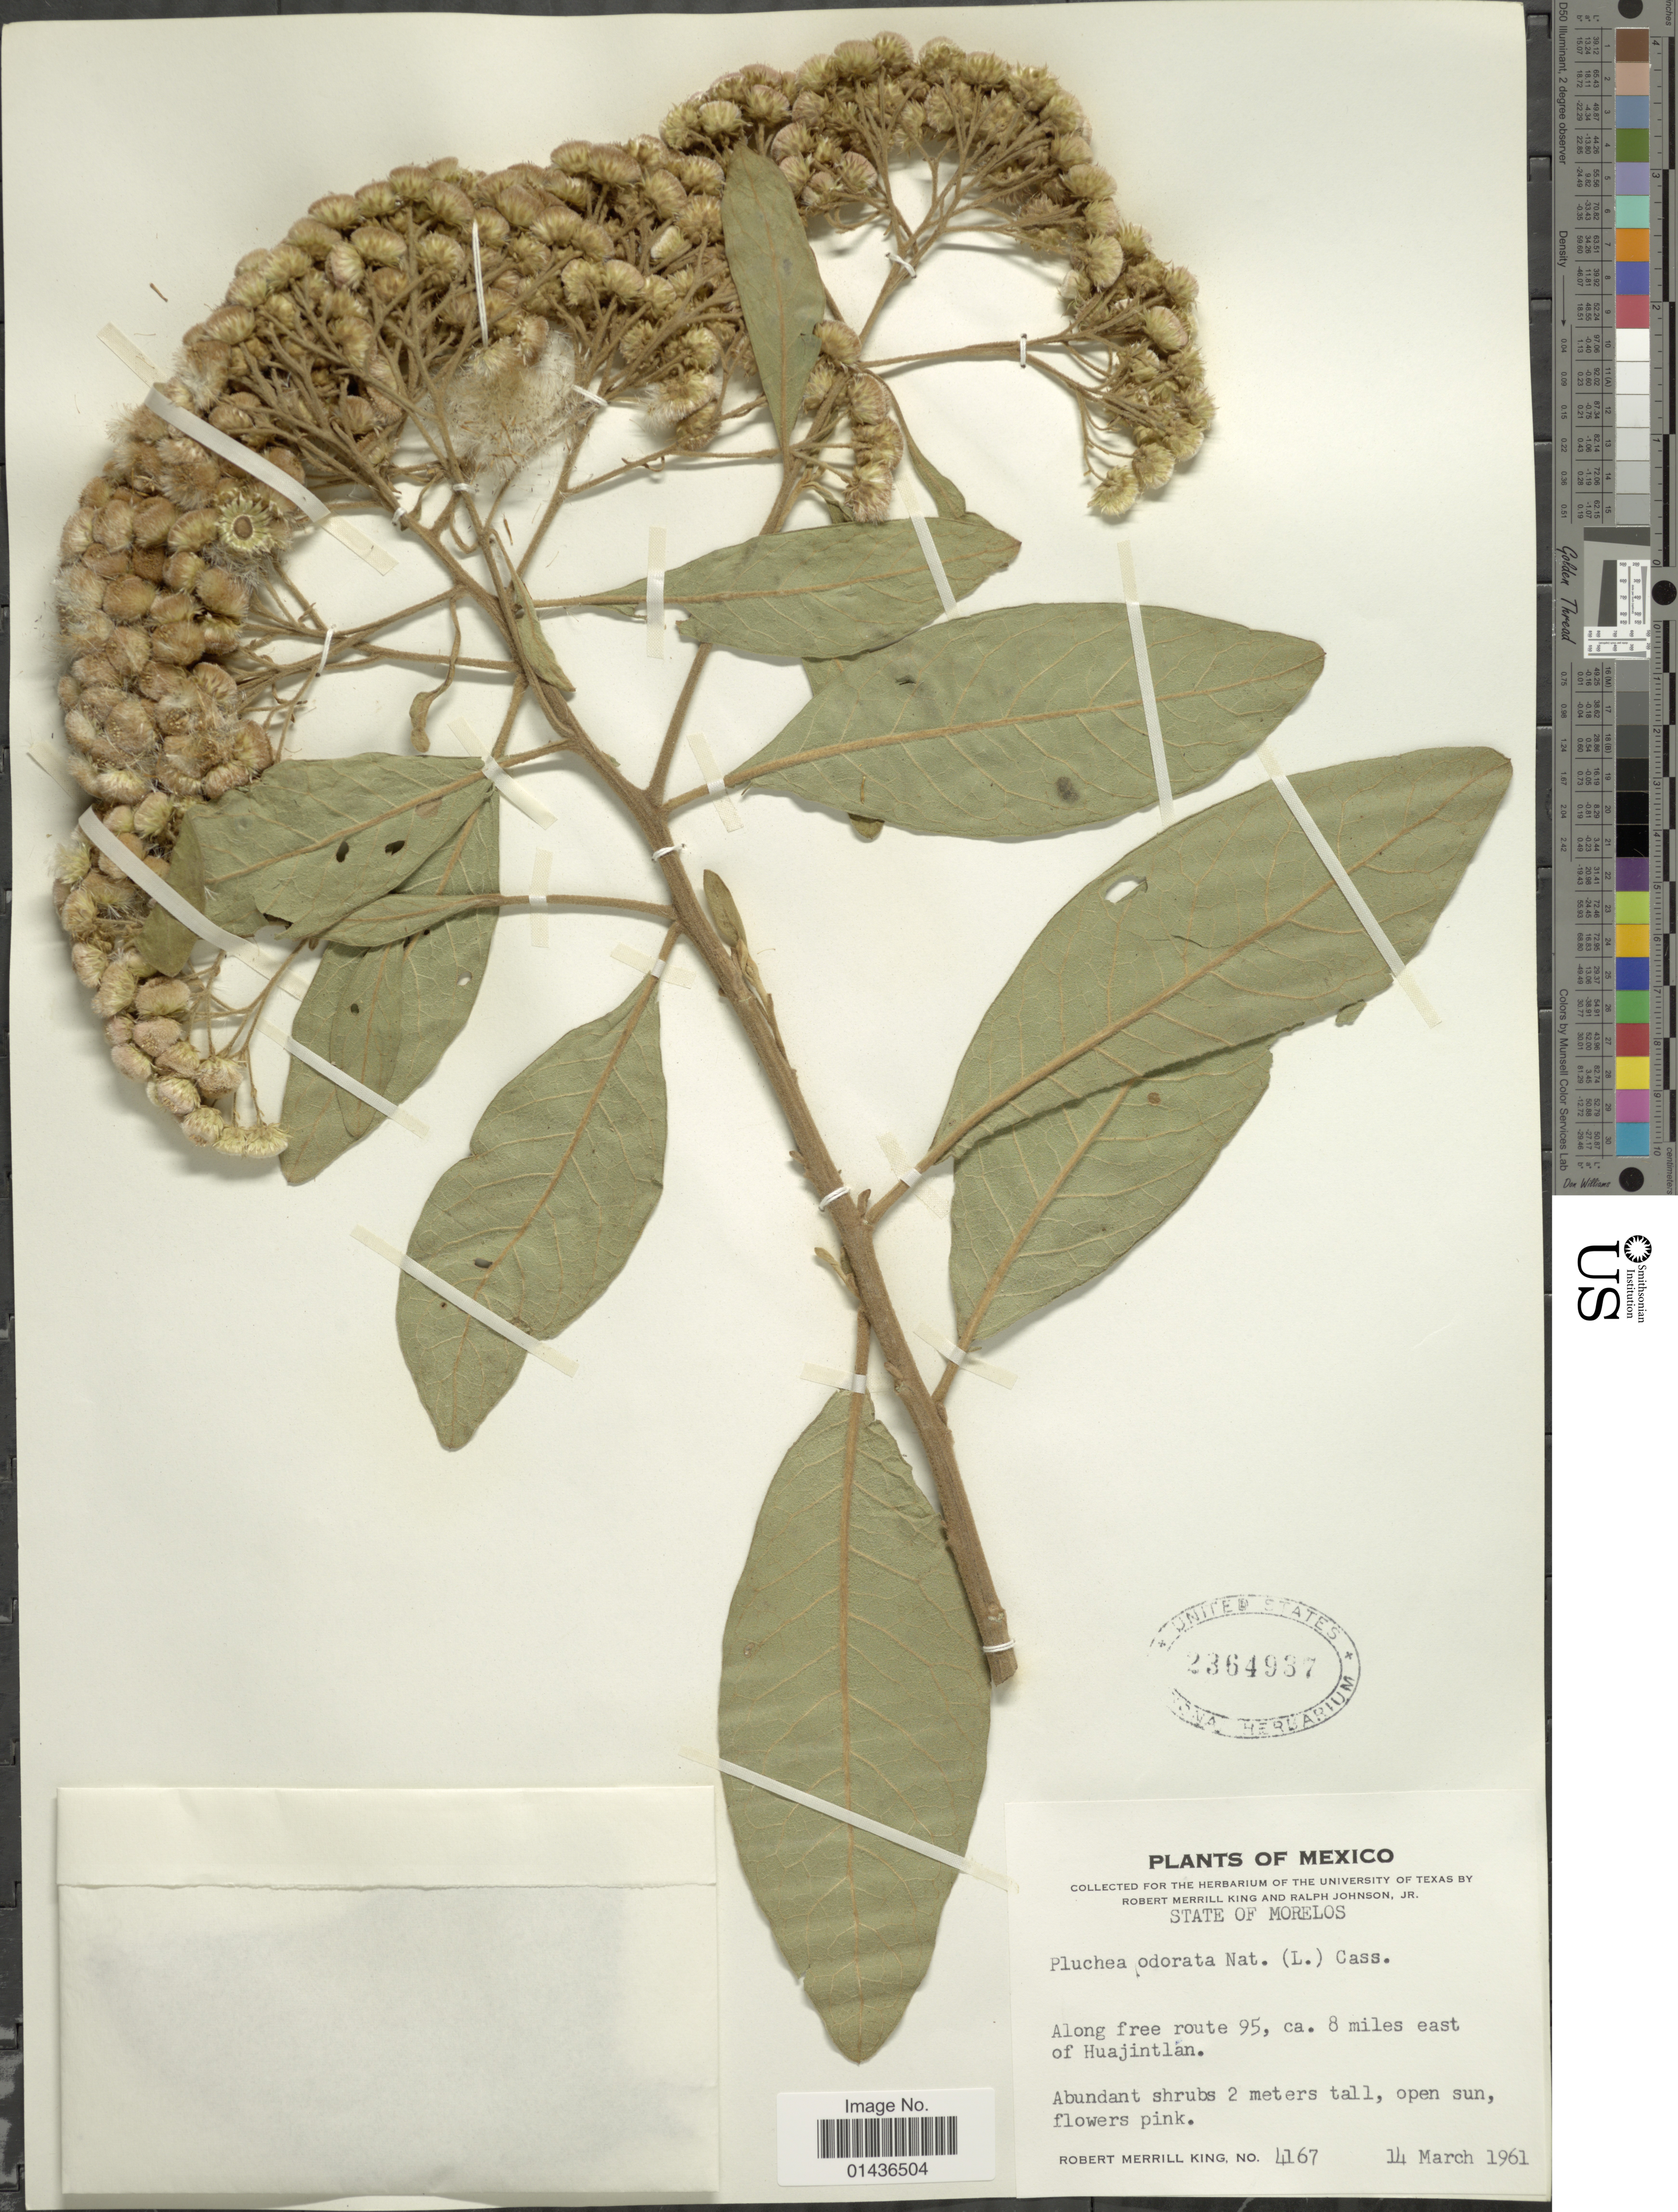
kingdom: Plantae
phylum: Tracheophyta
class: Magnoliopsida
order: Asterales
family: Asteraceae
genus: Pluchea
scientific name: Pluchea carolinensis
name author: (Jacq.) D. Don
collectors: R. M. King & R. Johnson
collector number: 4167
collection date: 1961-03-14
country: Mexico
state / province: Morelos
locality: Along free route 95, ca 8 miles east of Huajintlan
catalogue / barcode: US 2364937